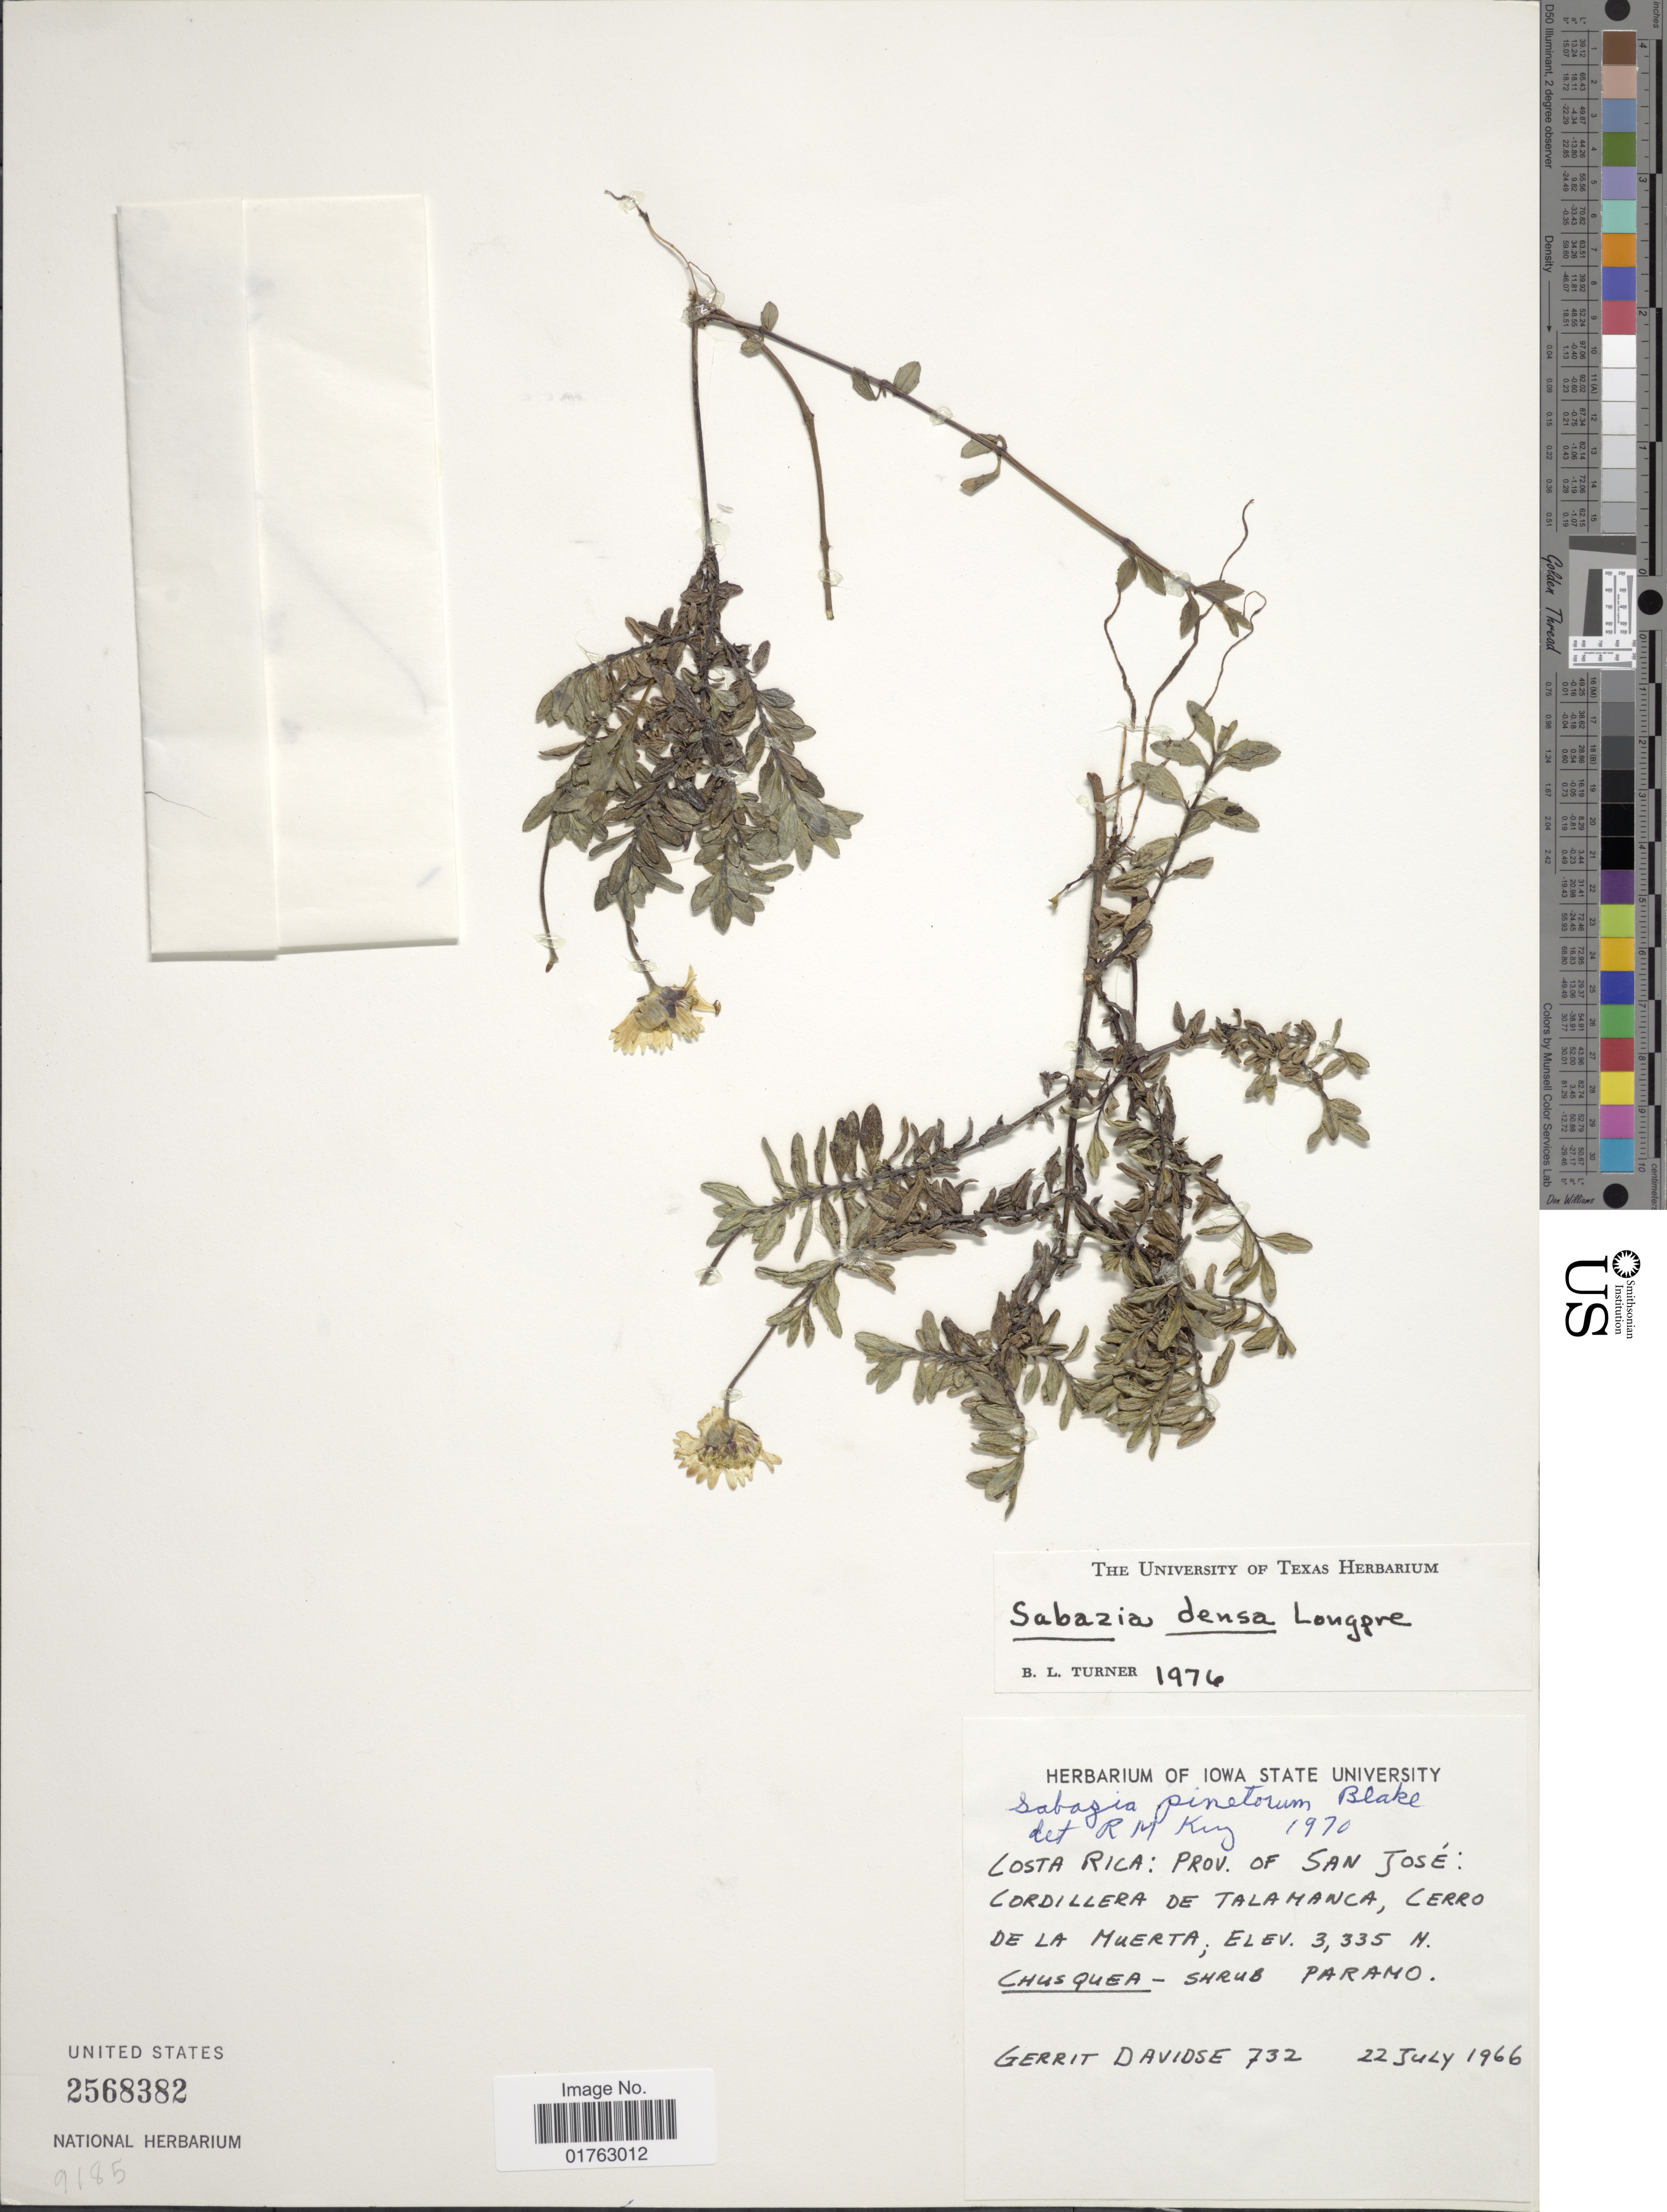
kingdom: Plantae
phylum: Tracheophyta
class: Magnoliopsida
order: Asterales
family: Asteraceae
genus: Sabazia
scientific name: Sabazia densa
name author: Longpre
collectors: G. Davidse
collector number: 732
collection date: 1966-07-22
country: Costa Rica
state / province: San José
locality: Cordillera de Talamanca, Cerro de la Muerta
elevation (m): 3335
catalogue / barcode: US 2568382